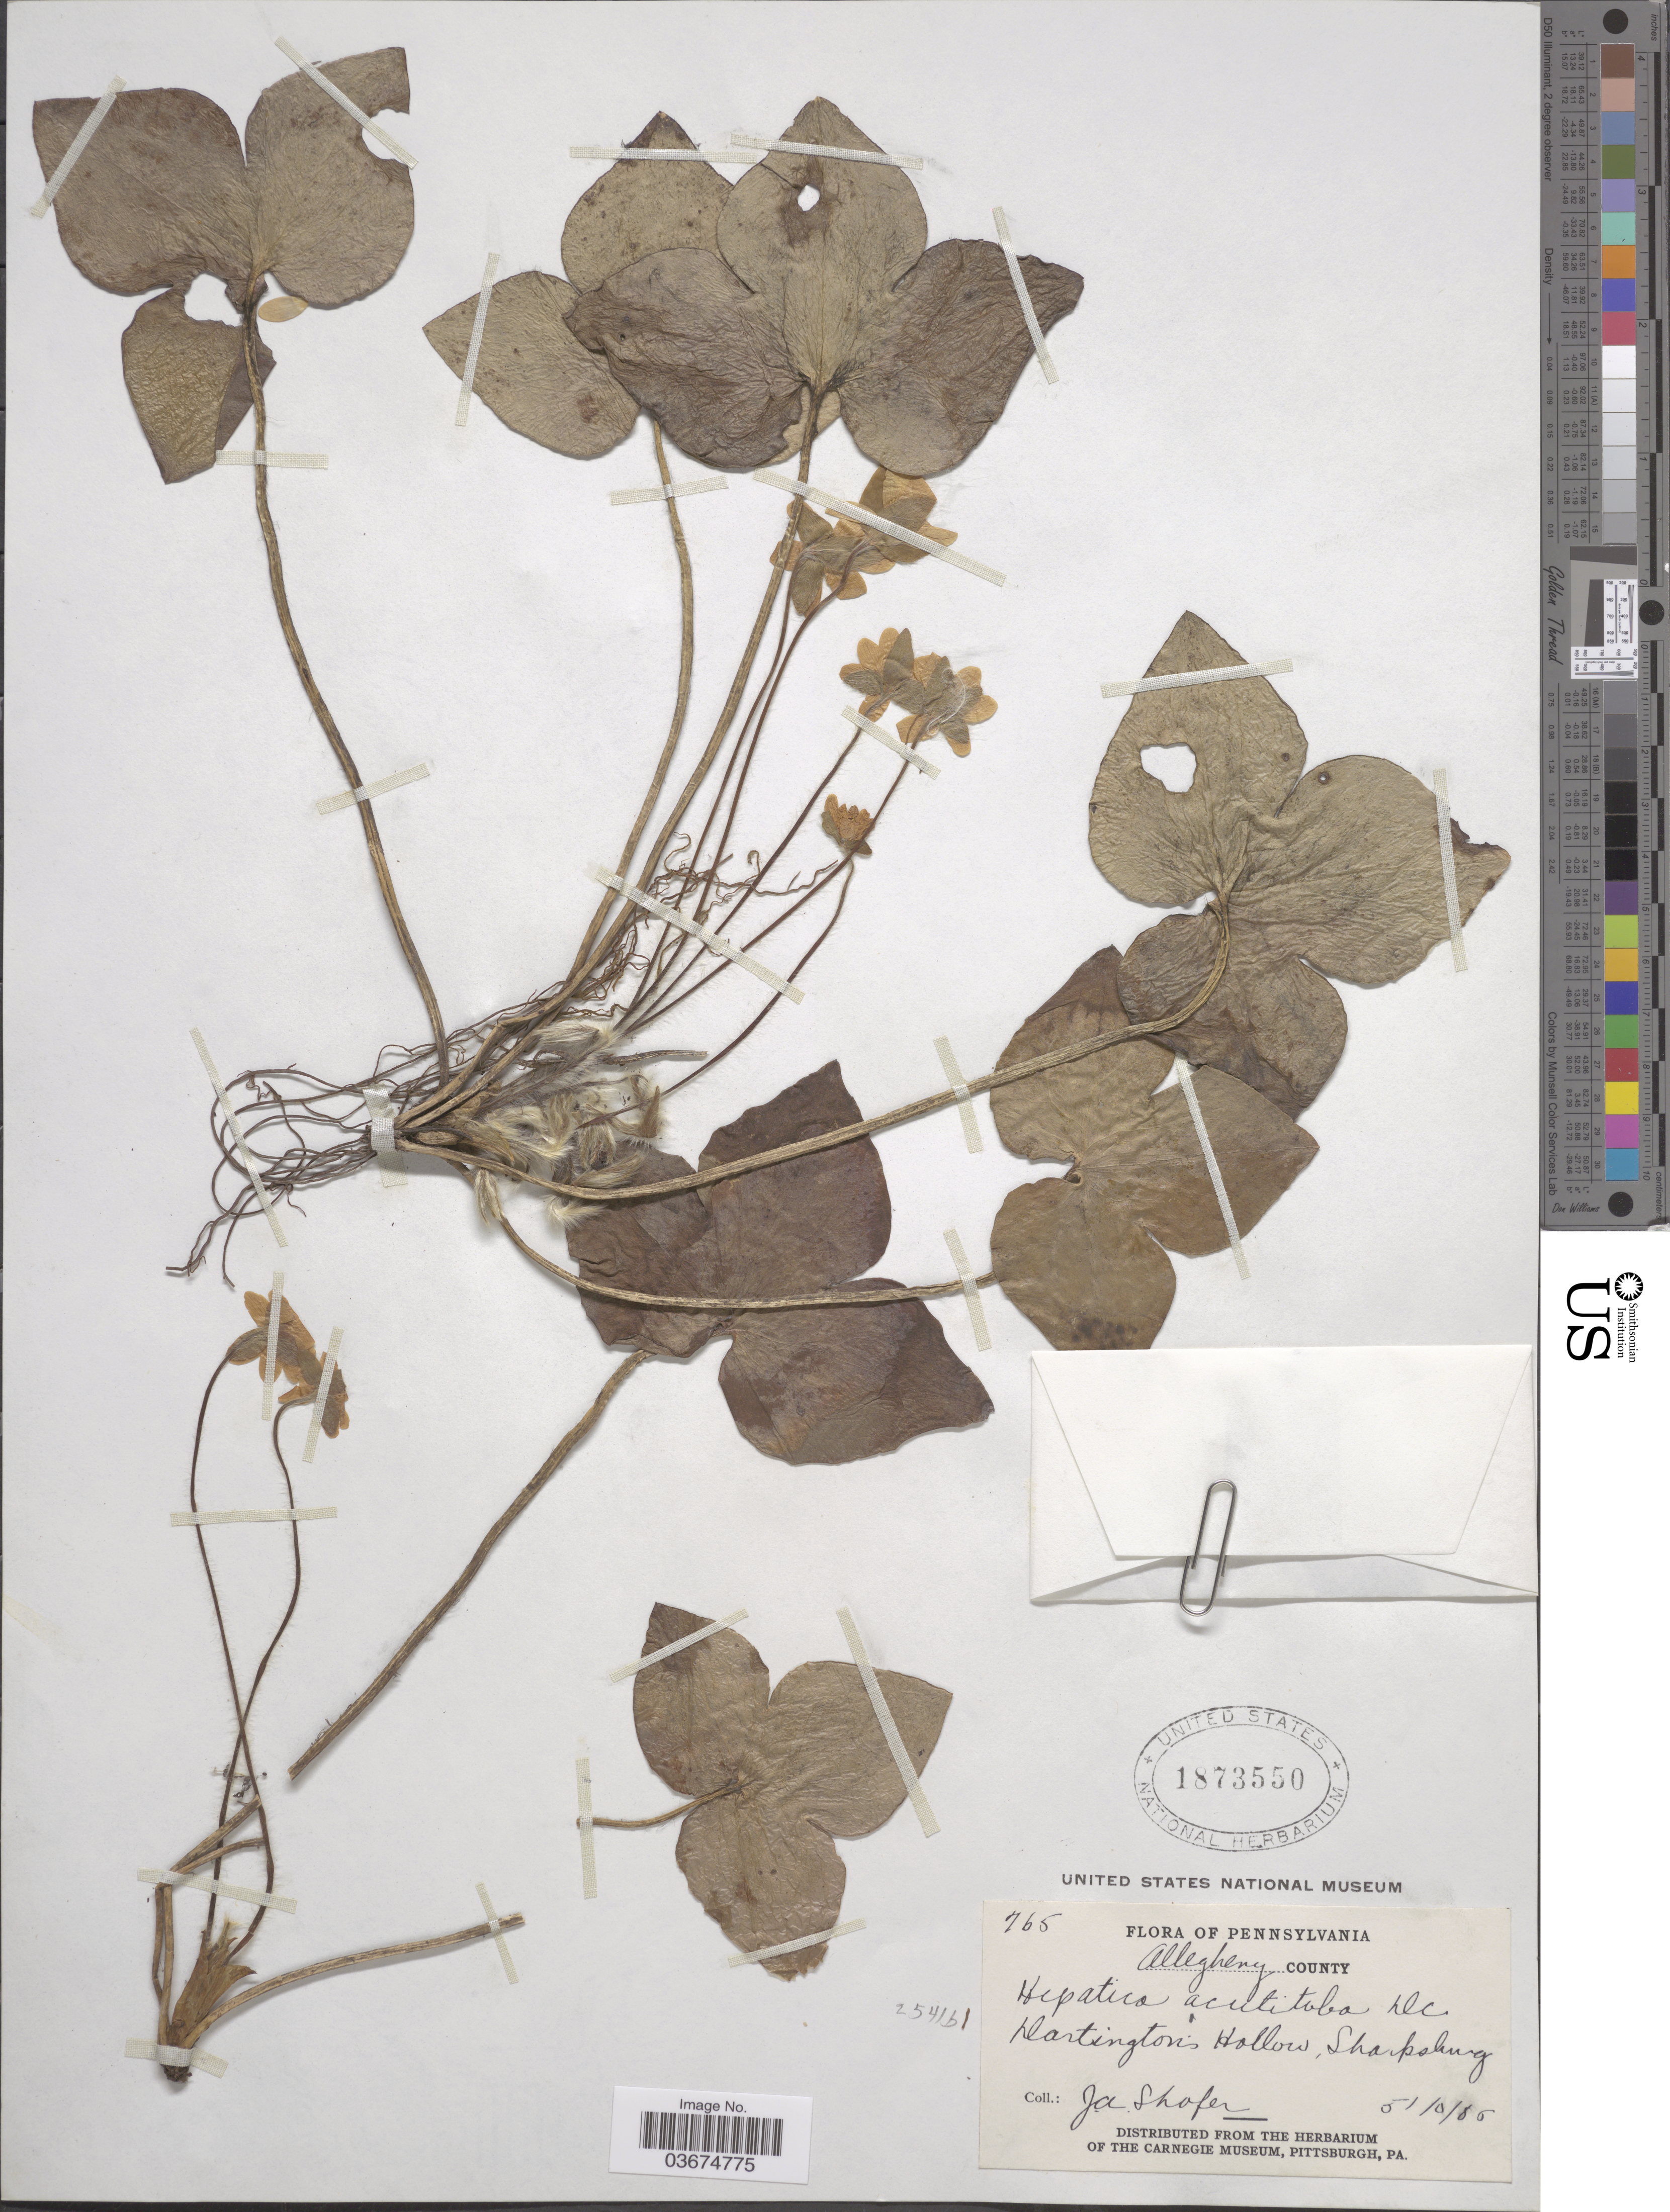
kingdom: Plantae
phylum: Tracheophyta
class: Magnoliopsida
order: Ranunculales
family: Ranunculaceae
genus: Hepatica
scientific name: Hepatica acutiloba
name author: DC.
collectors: J. A. Shafer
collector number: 765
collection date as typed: Transcribed d/m/y: 10/5/86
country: United States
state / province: Pennsylvania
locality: Allegheny County. Darlington Hollow, Sharpsburg.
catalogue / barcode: US 1873550